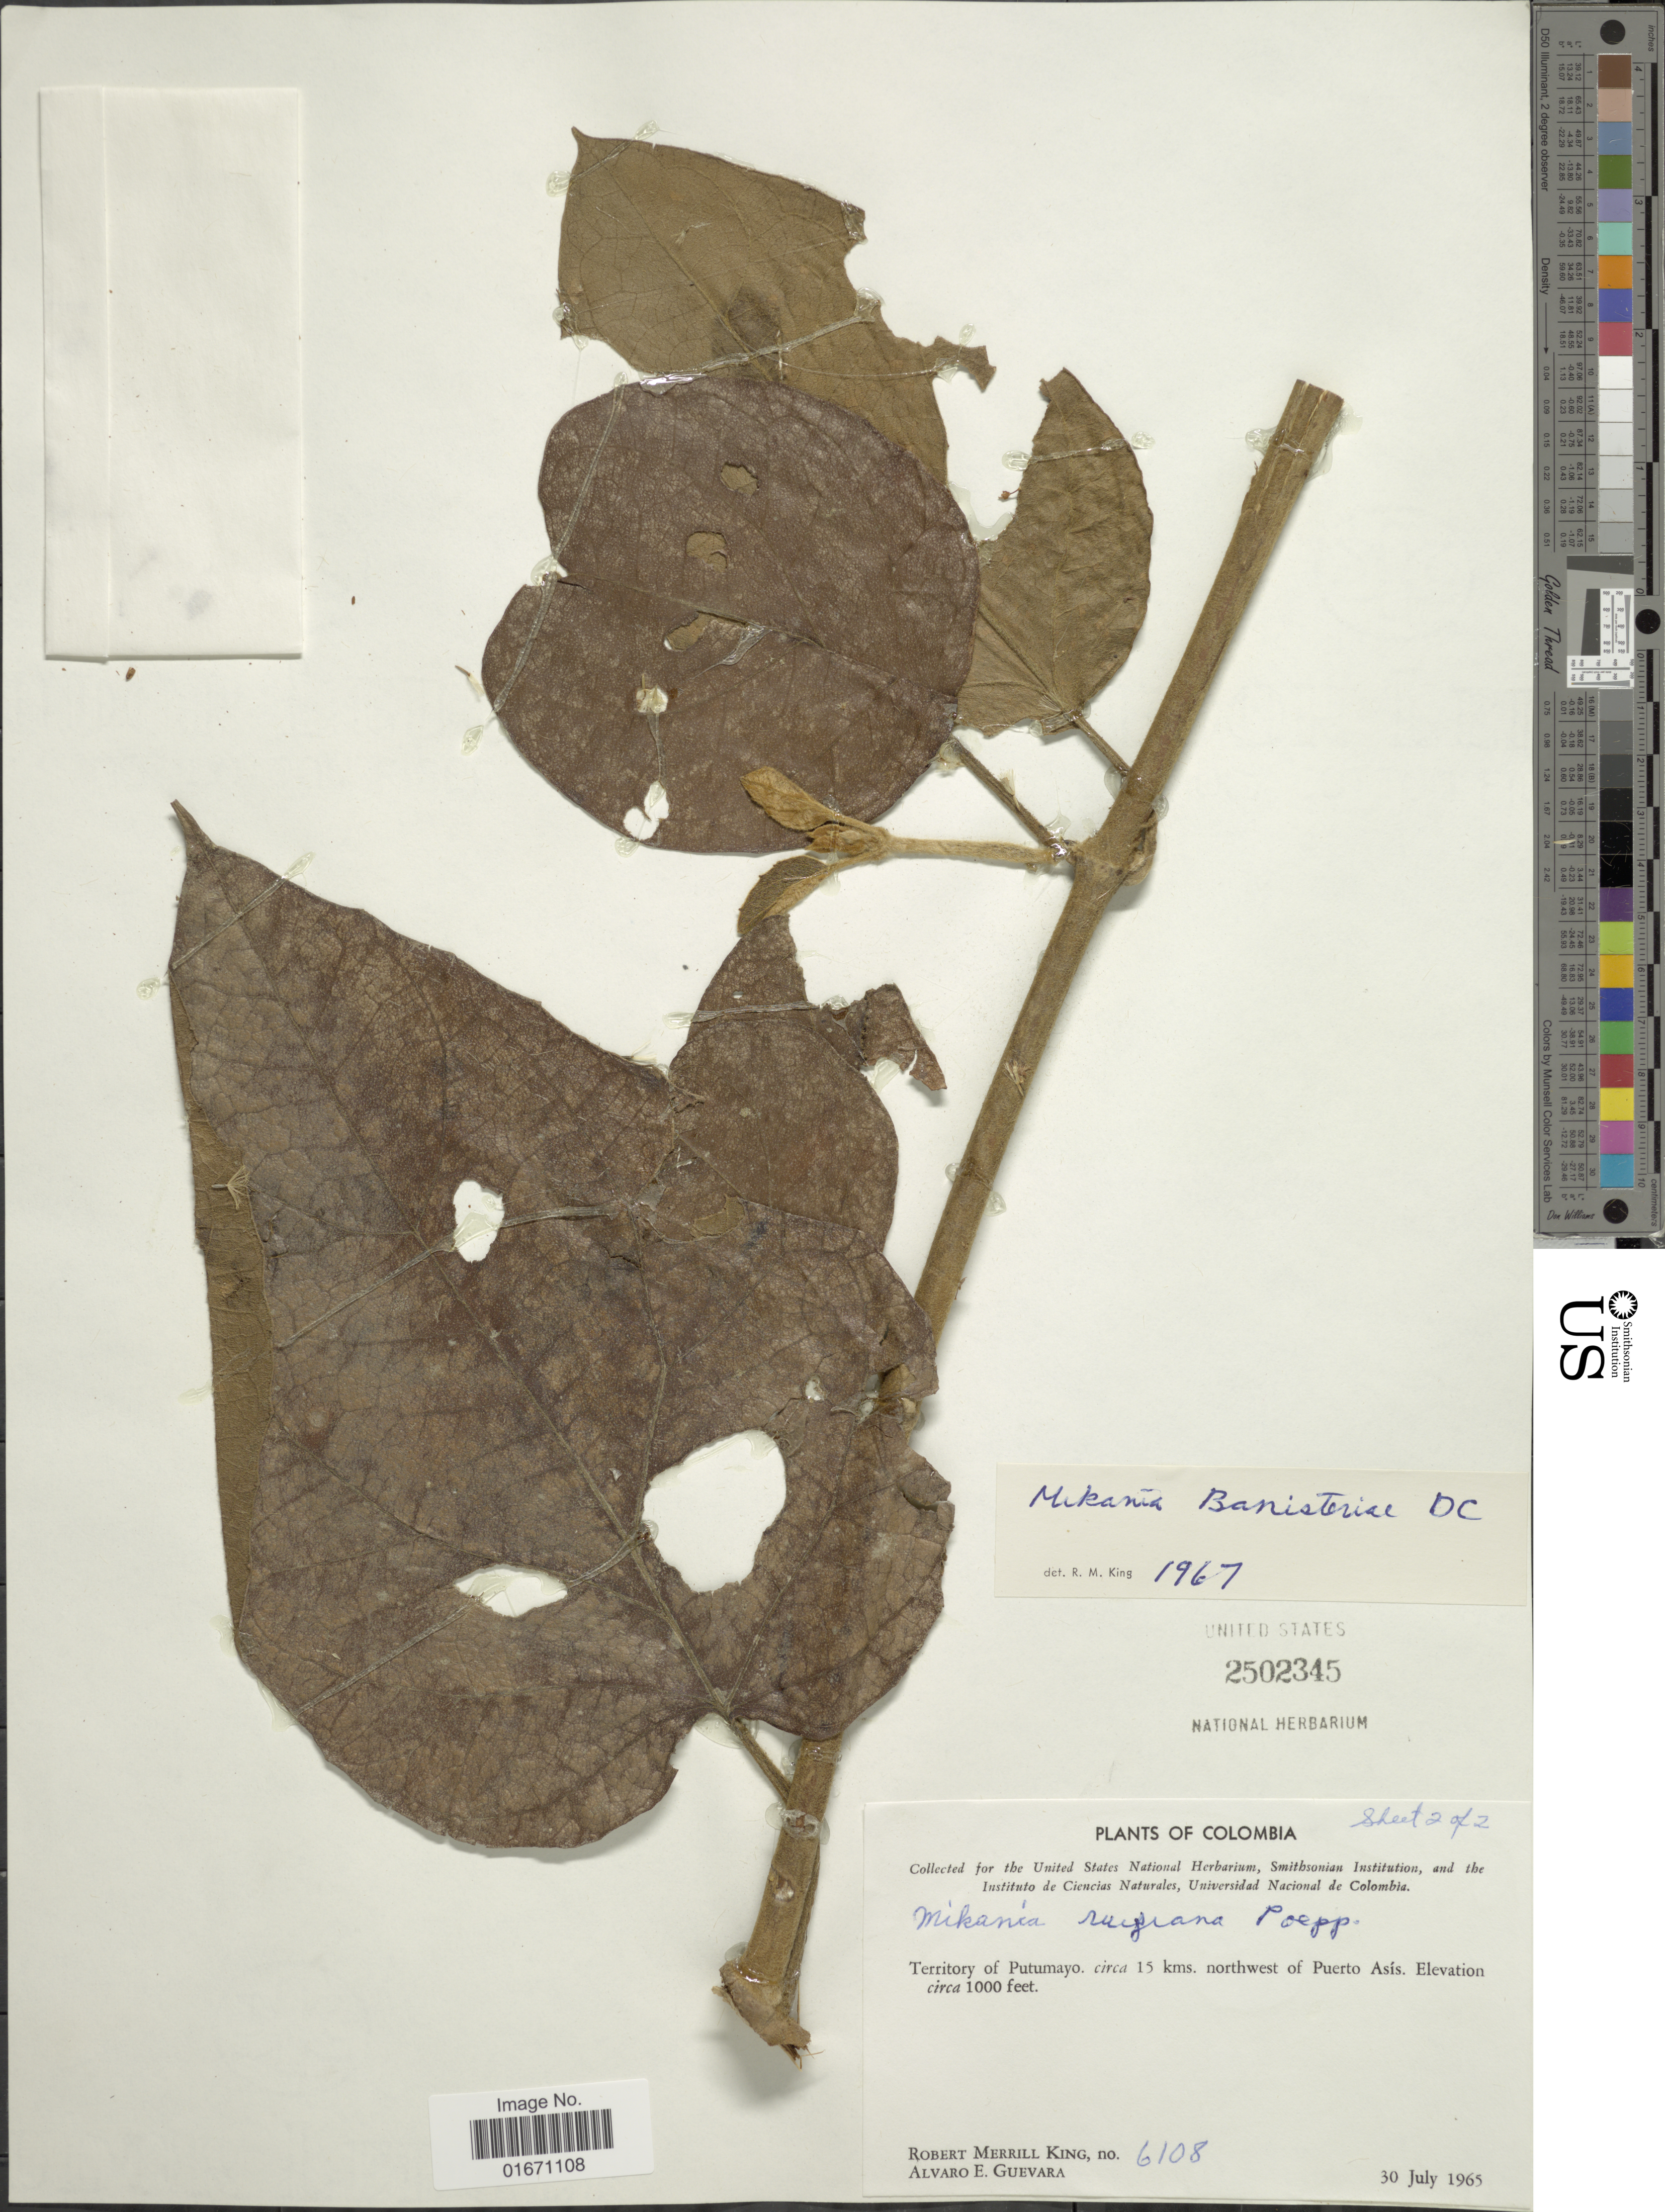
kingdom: Plantae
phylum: Tracheophyta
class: Magnoliopsida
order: Asterales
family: Asteraceae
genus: Mikania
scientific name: Mikania banisteriae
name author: DC.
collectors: R. M. King & A. E. Guevara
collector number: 6108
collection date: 1965-07-30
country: Colombia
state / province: Putumayo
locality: Circa 15 kms northwest of Puerto Asis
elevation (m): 305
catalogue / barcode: US 2502345